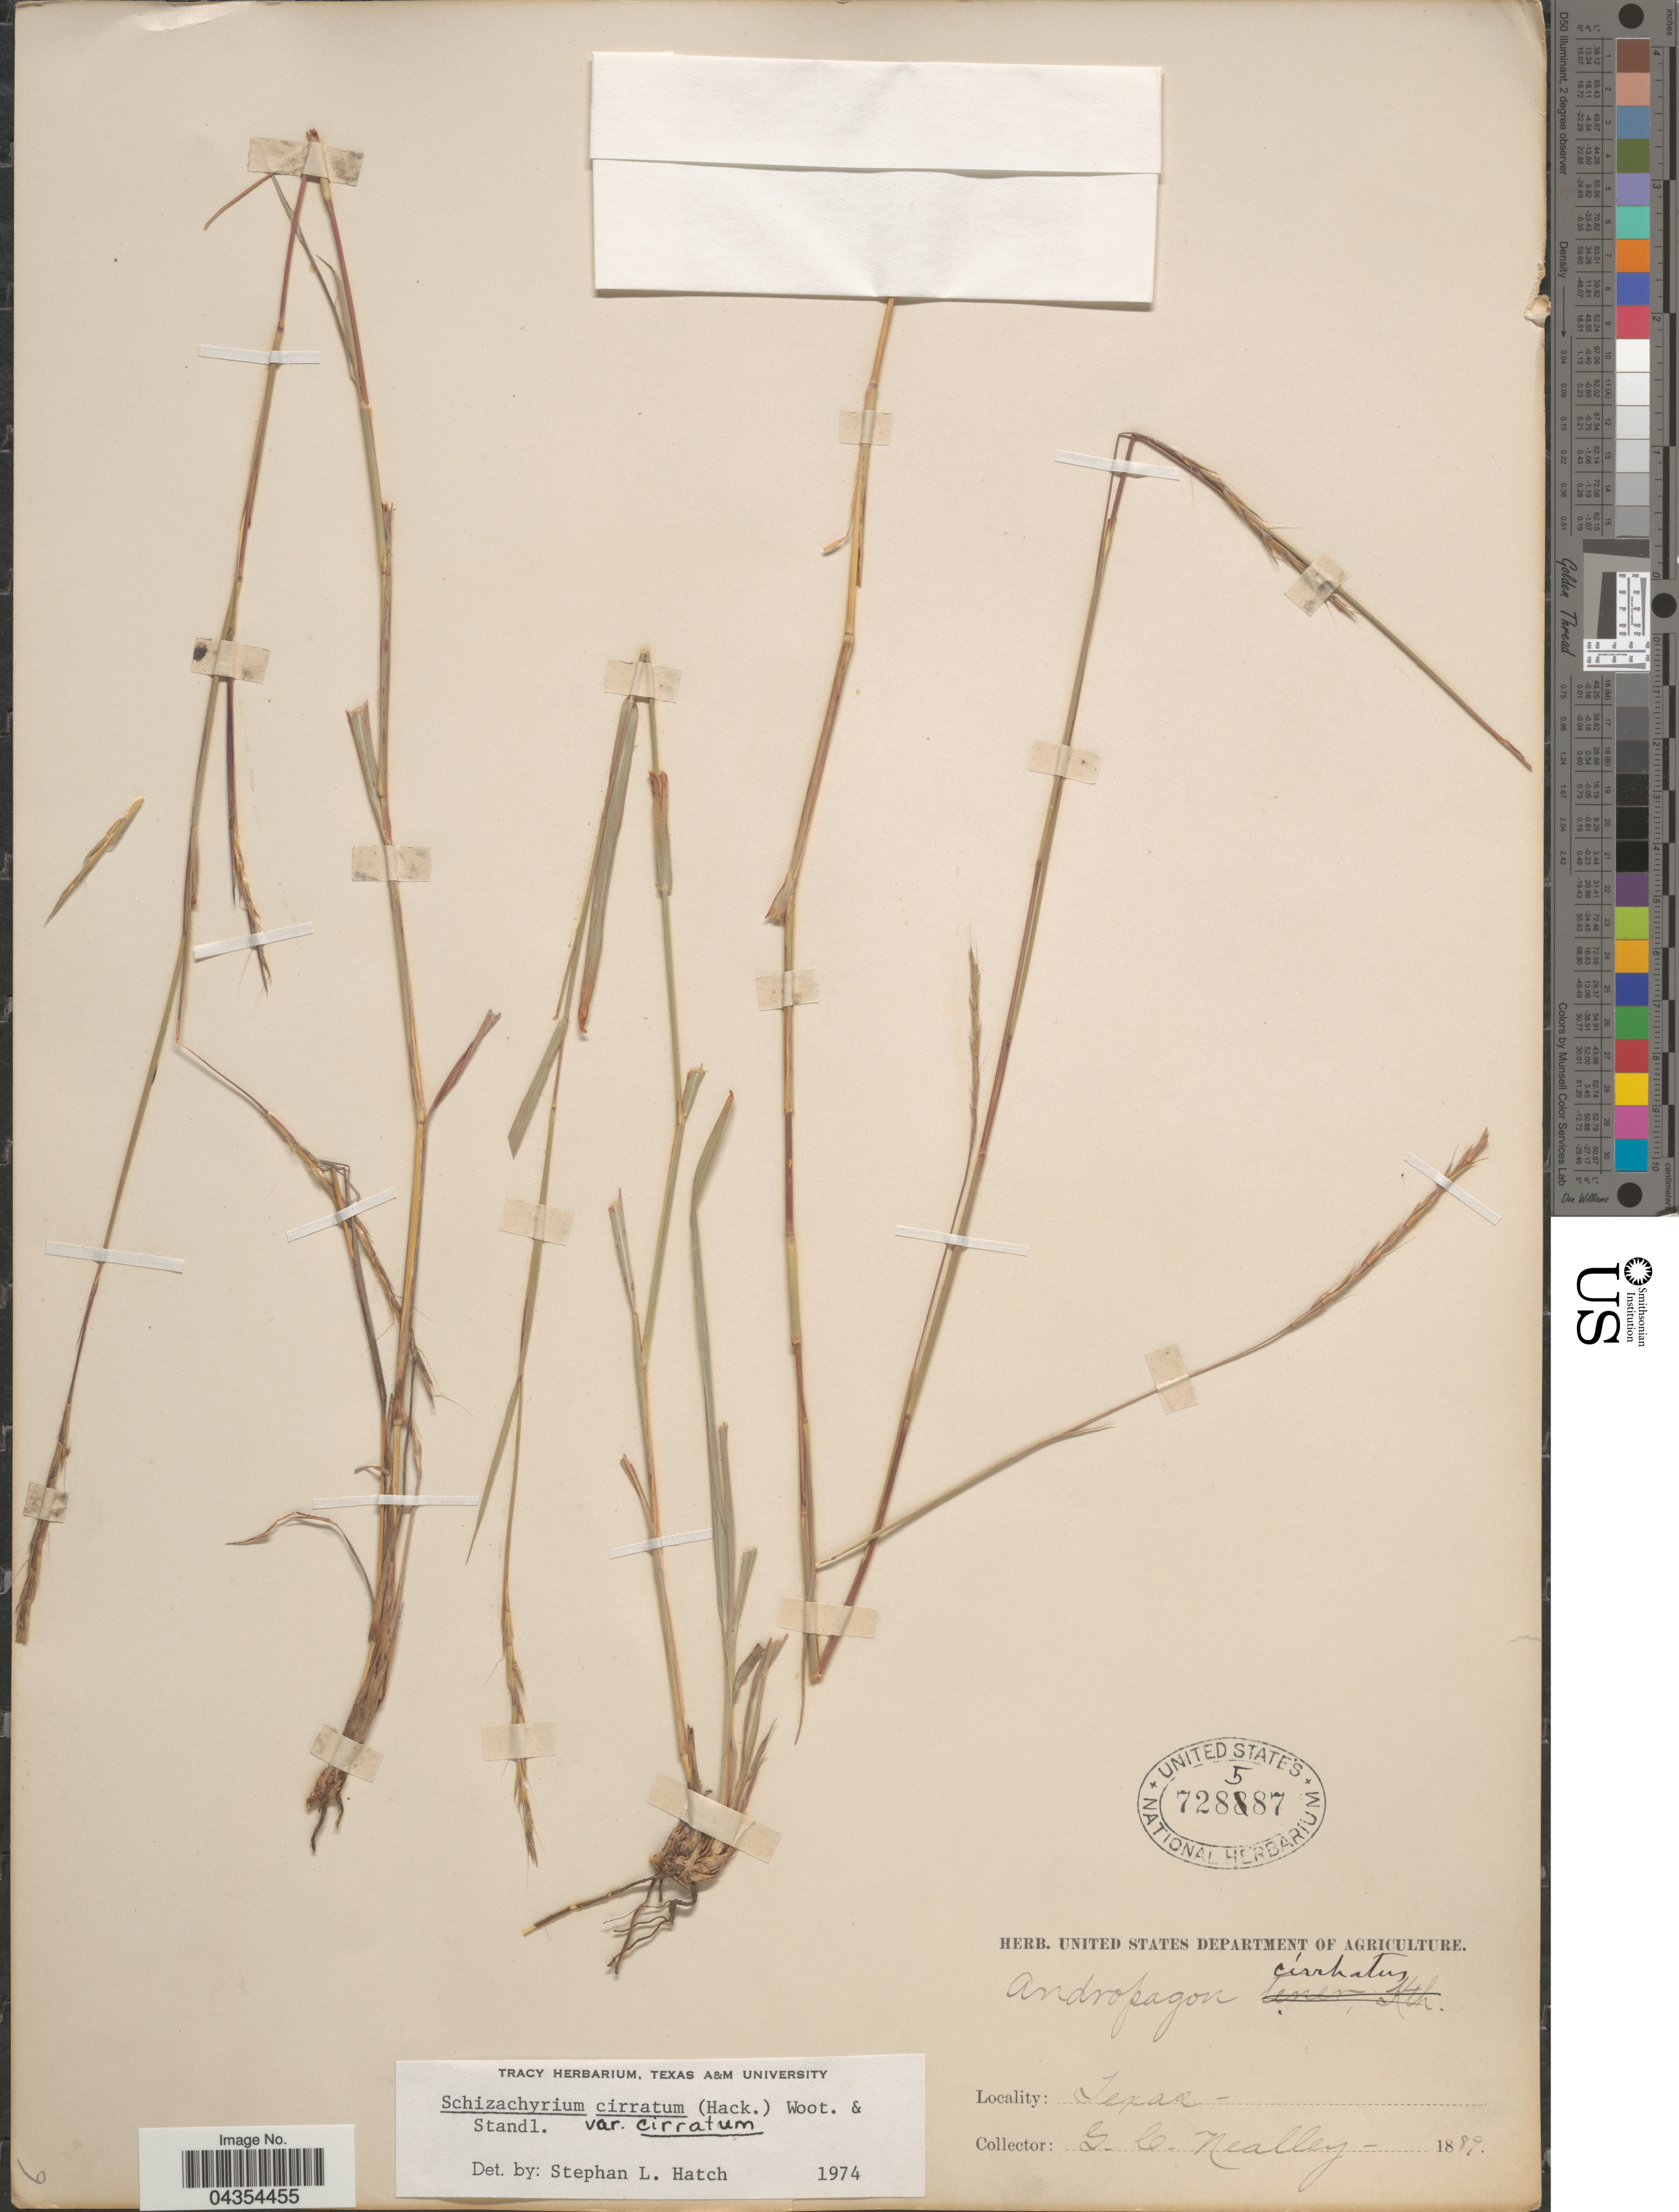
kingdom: Plantae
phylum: Tracheophyta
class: Liliopsida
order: Poales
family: Poaceae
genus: Schizachyrium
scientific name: Schizachyrium cirratum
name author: (Hack.) Wooton & Standl.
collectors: G. C. Nealley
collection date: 1889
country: United States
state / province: Texas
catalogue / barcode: US 728587